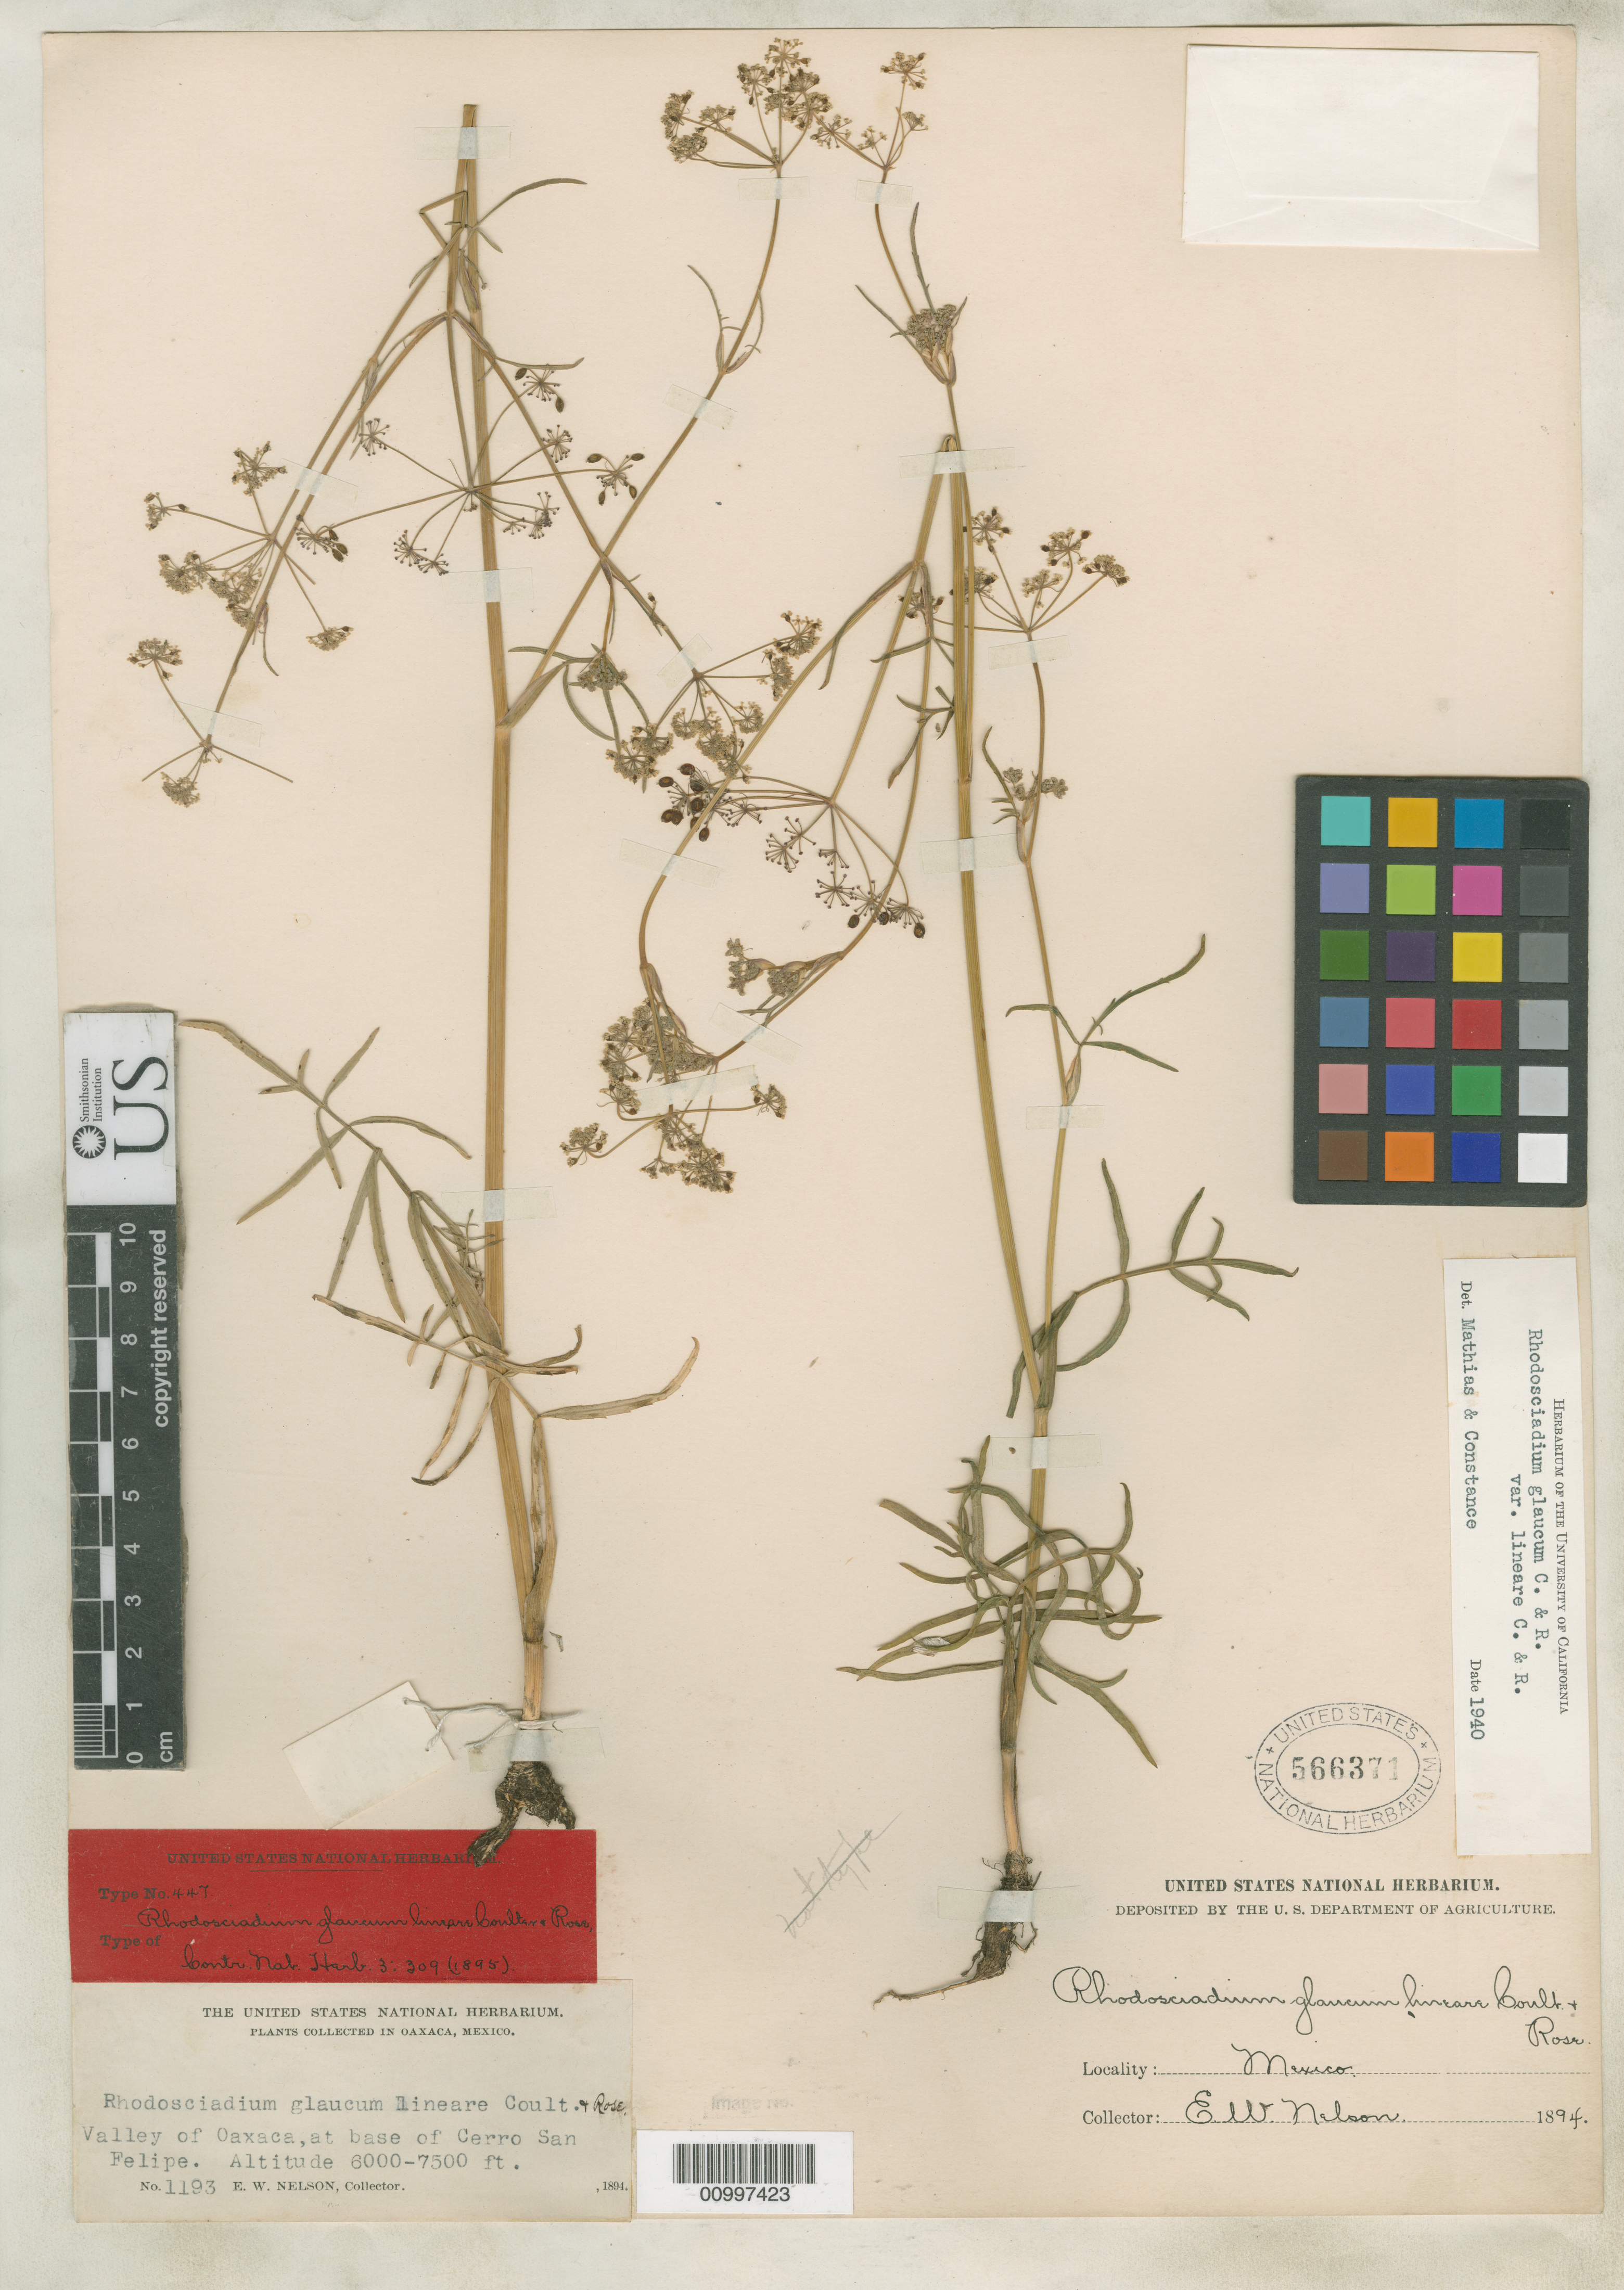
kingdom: Plantae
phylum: Tracheophyta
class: Magnoliopsida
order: Apiales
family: Apiaceae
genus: Rhodosciadium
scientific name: Rhodosciadium glaucum var. lineare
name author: J.M. Coult. & Rose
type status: Syntype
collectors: E. W. Nelson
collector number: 1193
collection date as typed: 1894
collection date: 1894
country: Mexico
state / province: Oaxaca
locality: Valley of Oaxaca, at base of Cerro San Felipe.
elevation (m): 1829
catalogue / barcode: US 566371